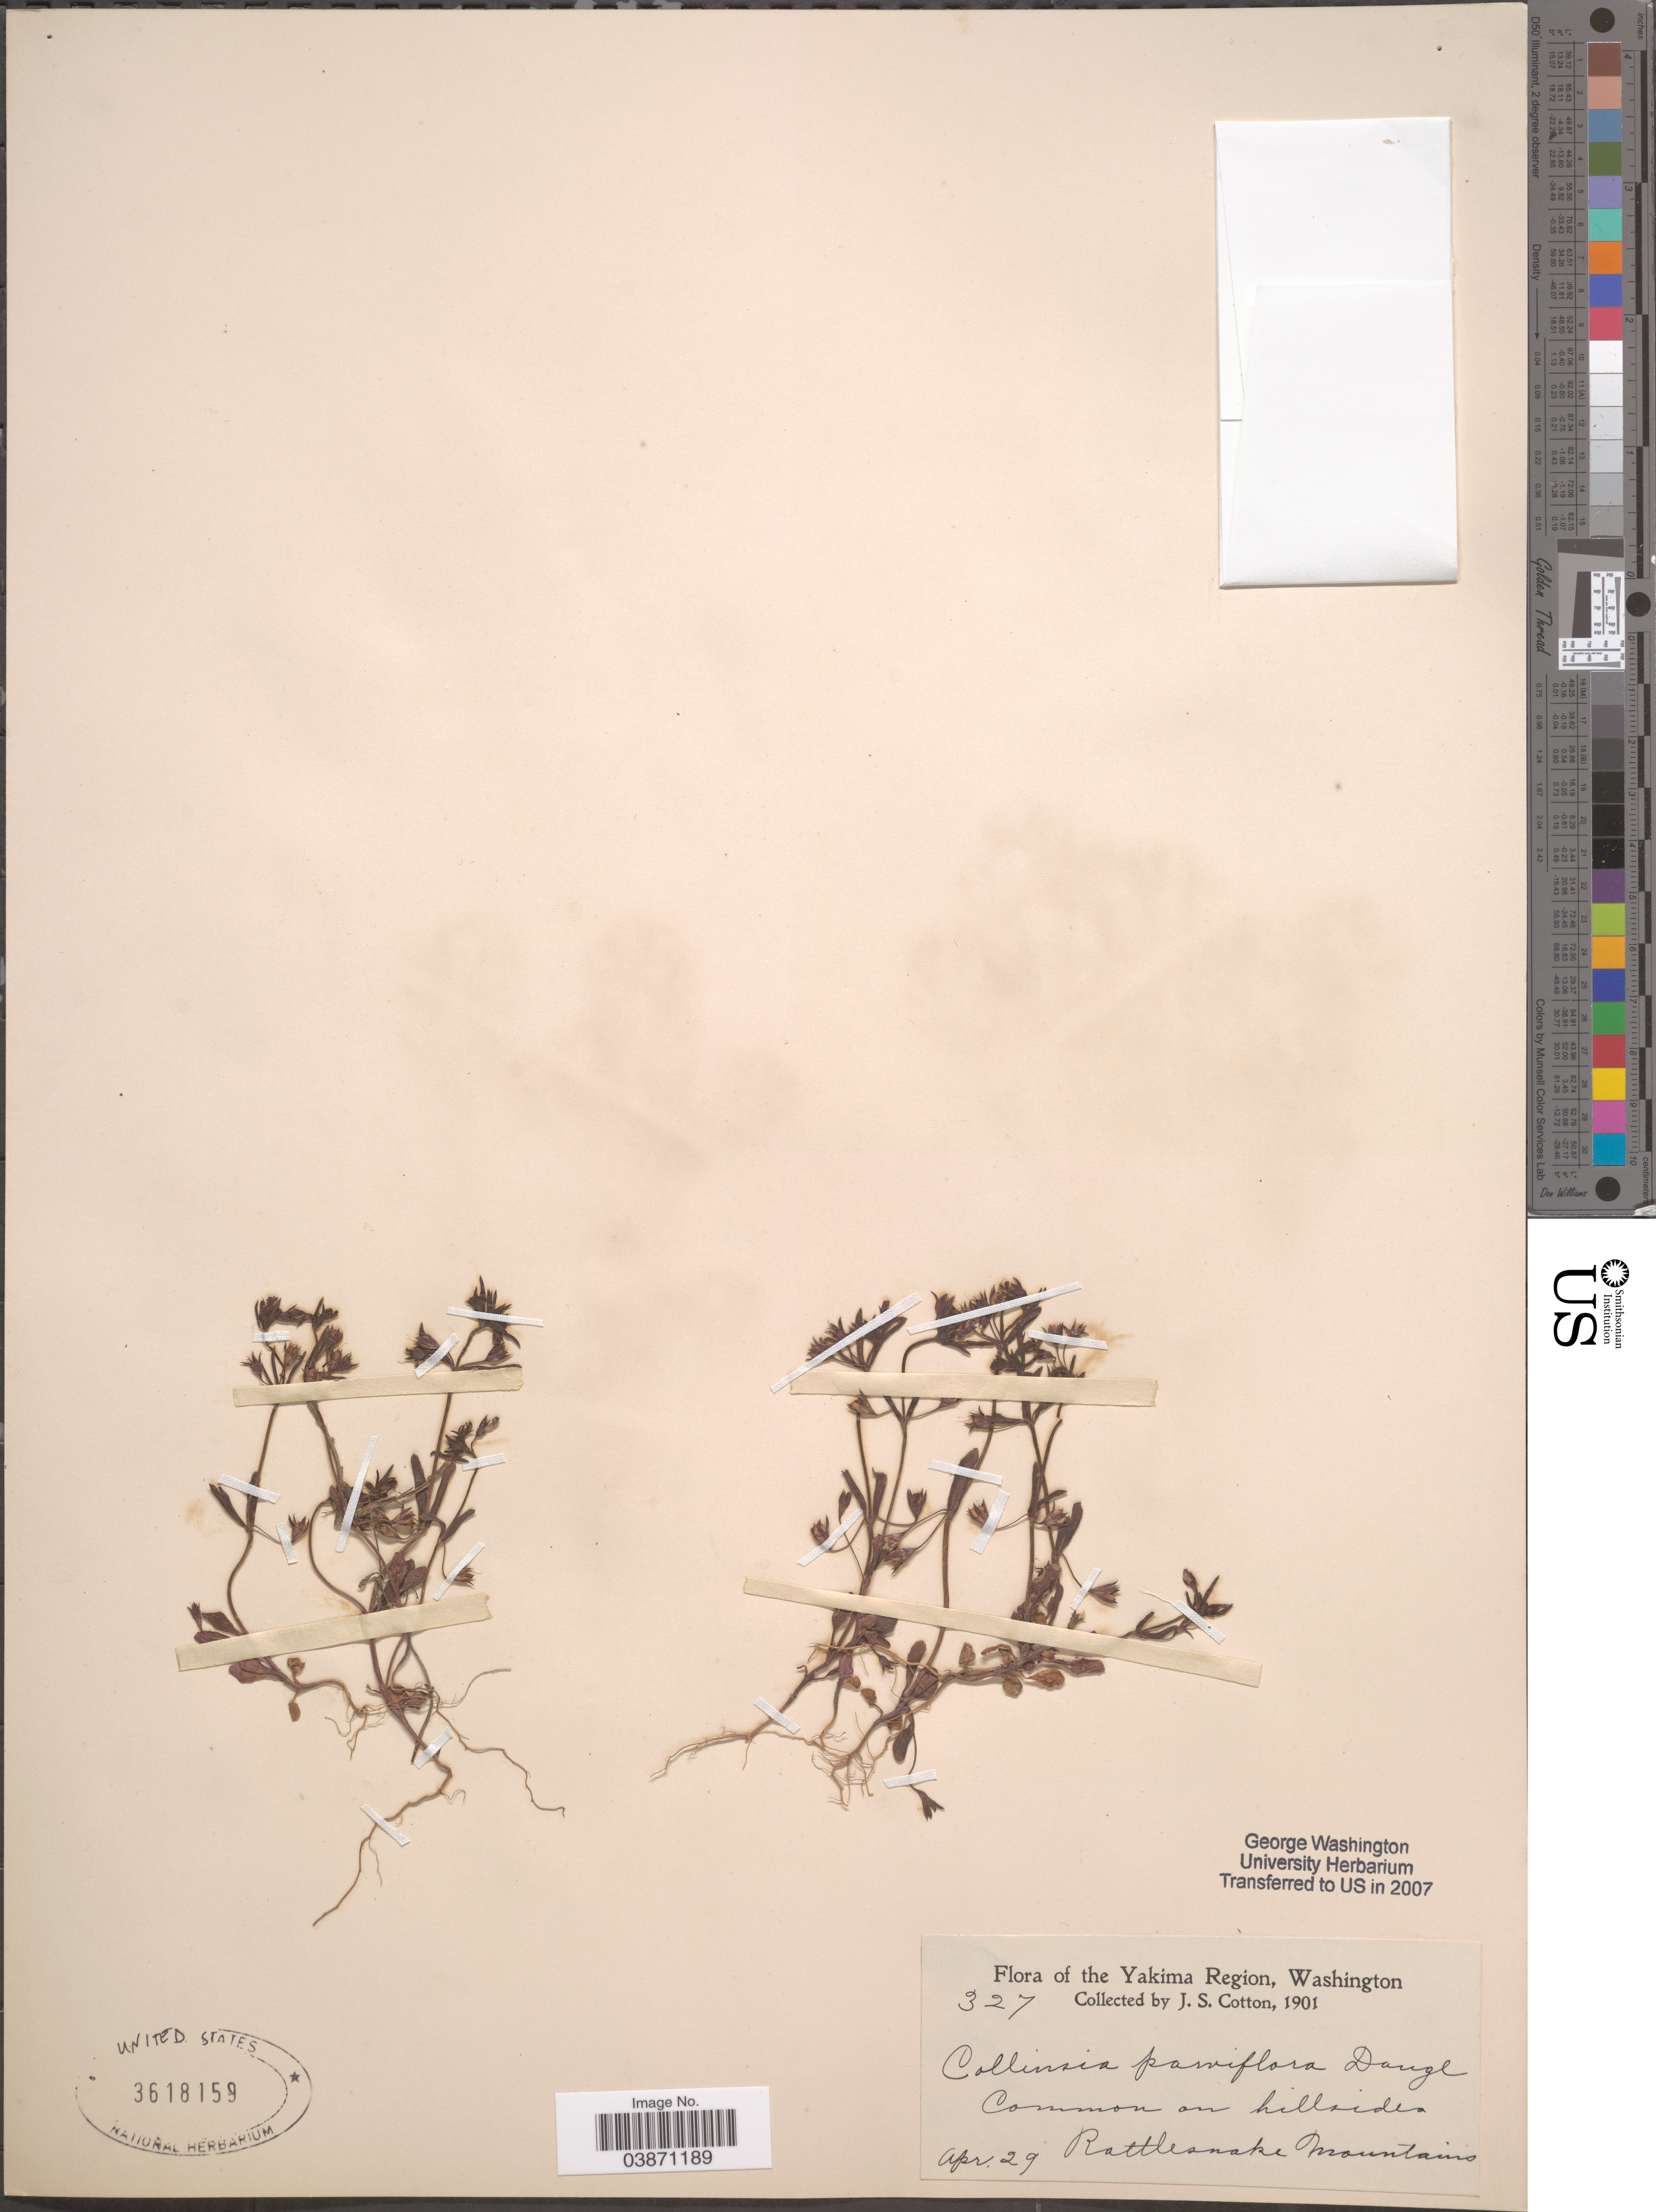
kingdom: Plantae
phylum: Tracheophyta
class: Magnoliopsida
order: Lamiales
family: Plantaginaceae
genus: Collinsia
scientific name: Collinsia parviflora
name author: Douglas ex Lindl.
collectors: J. S. Cotton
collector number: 327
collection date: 1901-04-29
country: United States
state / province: Washington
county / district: Yakima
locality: The Yakima Region. On hillsides. Rattlesnake Mountains.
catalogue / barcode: US 3618159